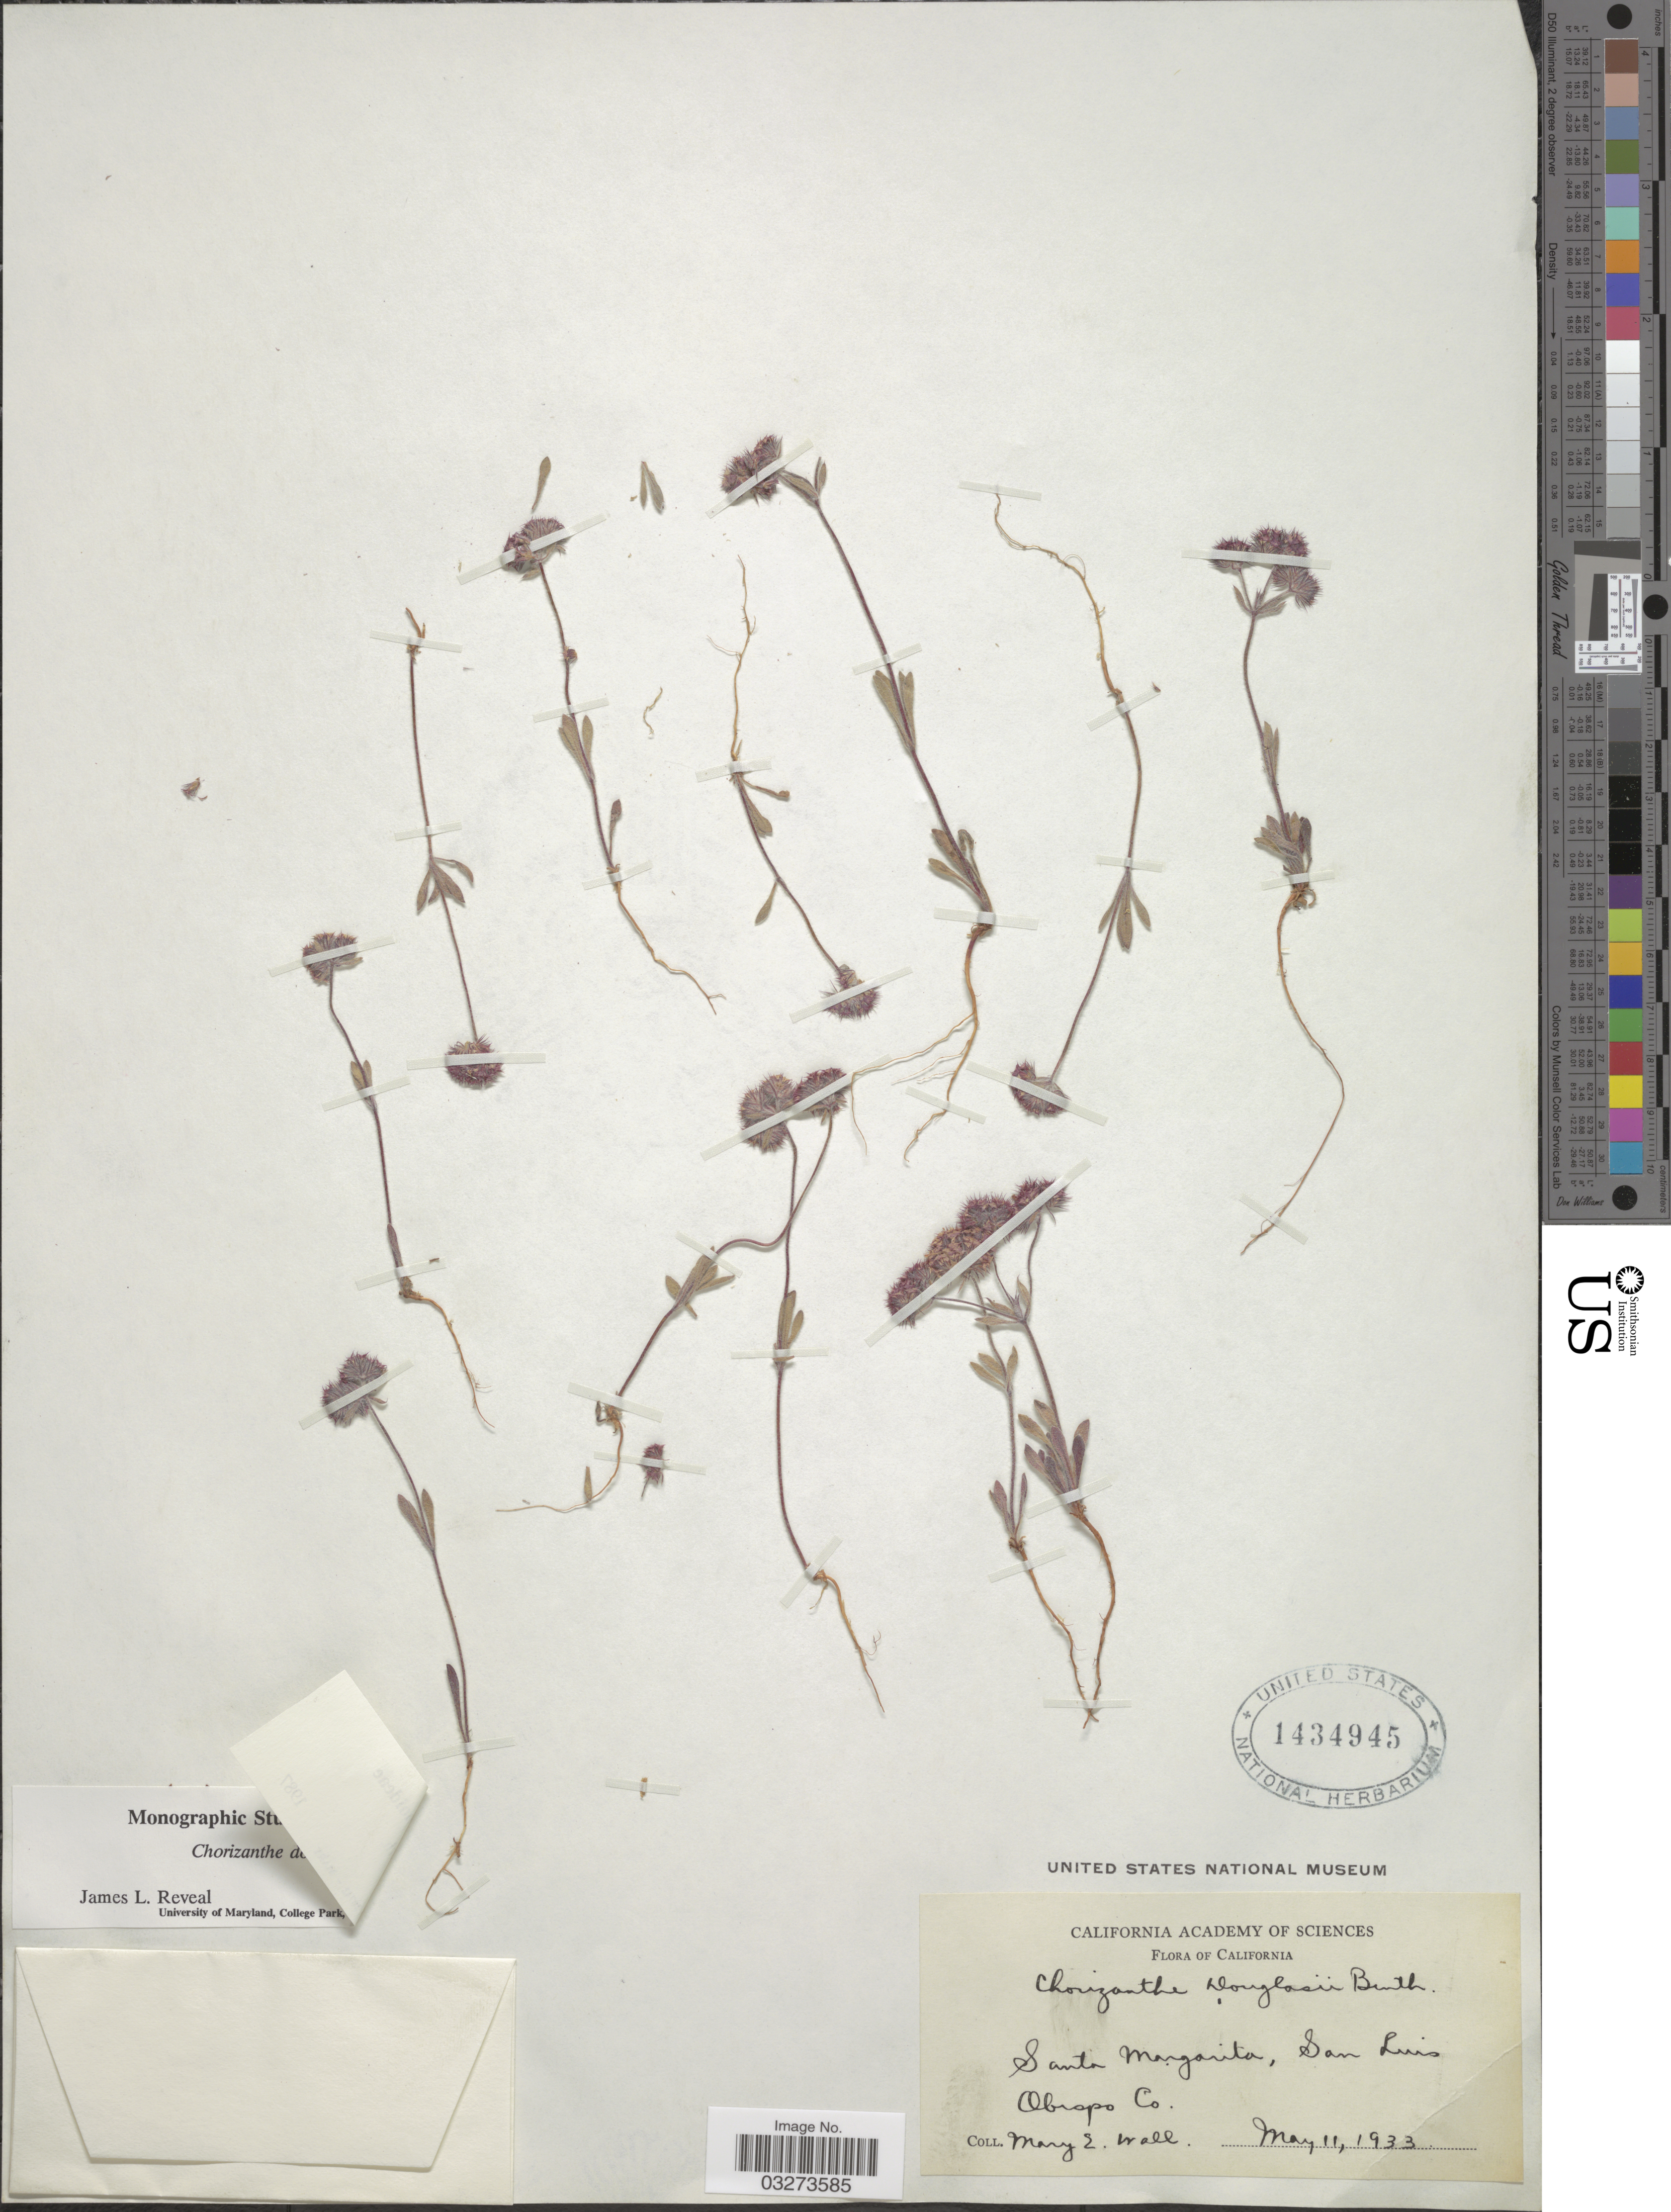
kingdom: Plantae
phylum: Tracheophyta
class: Magnoliopsida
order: Caryophyllales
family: Polygonaceae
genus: Chorizanthe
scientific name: Chorizanthe douglasii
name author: Benth.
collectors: M. Wall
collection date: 1933-05-11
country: United States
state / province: California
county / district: San Luis Obispo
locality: Santa Margarita, San Luis Obispo Co.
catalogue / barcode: US 1434945